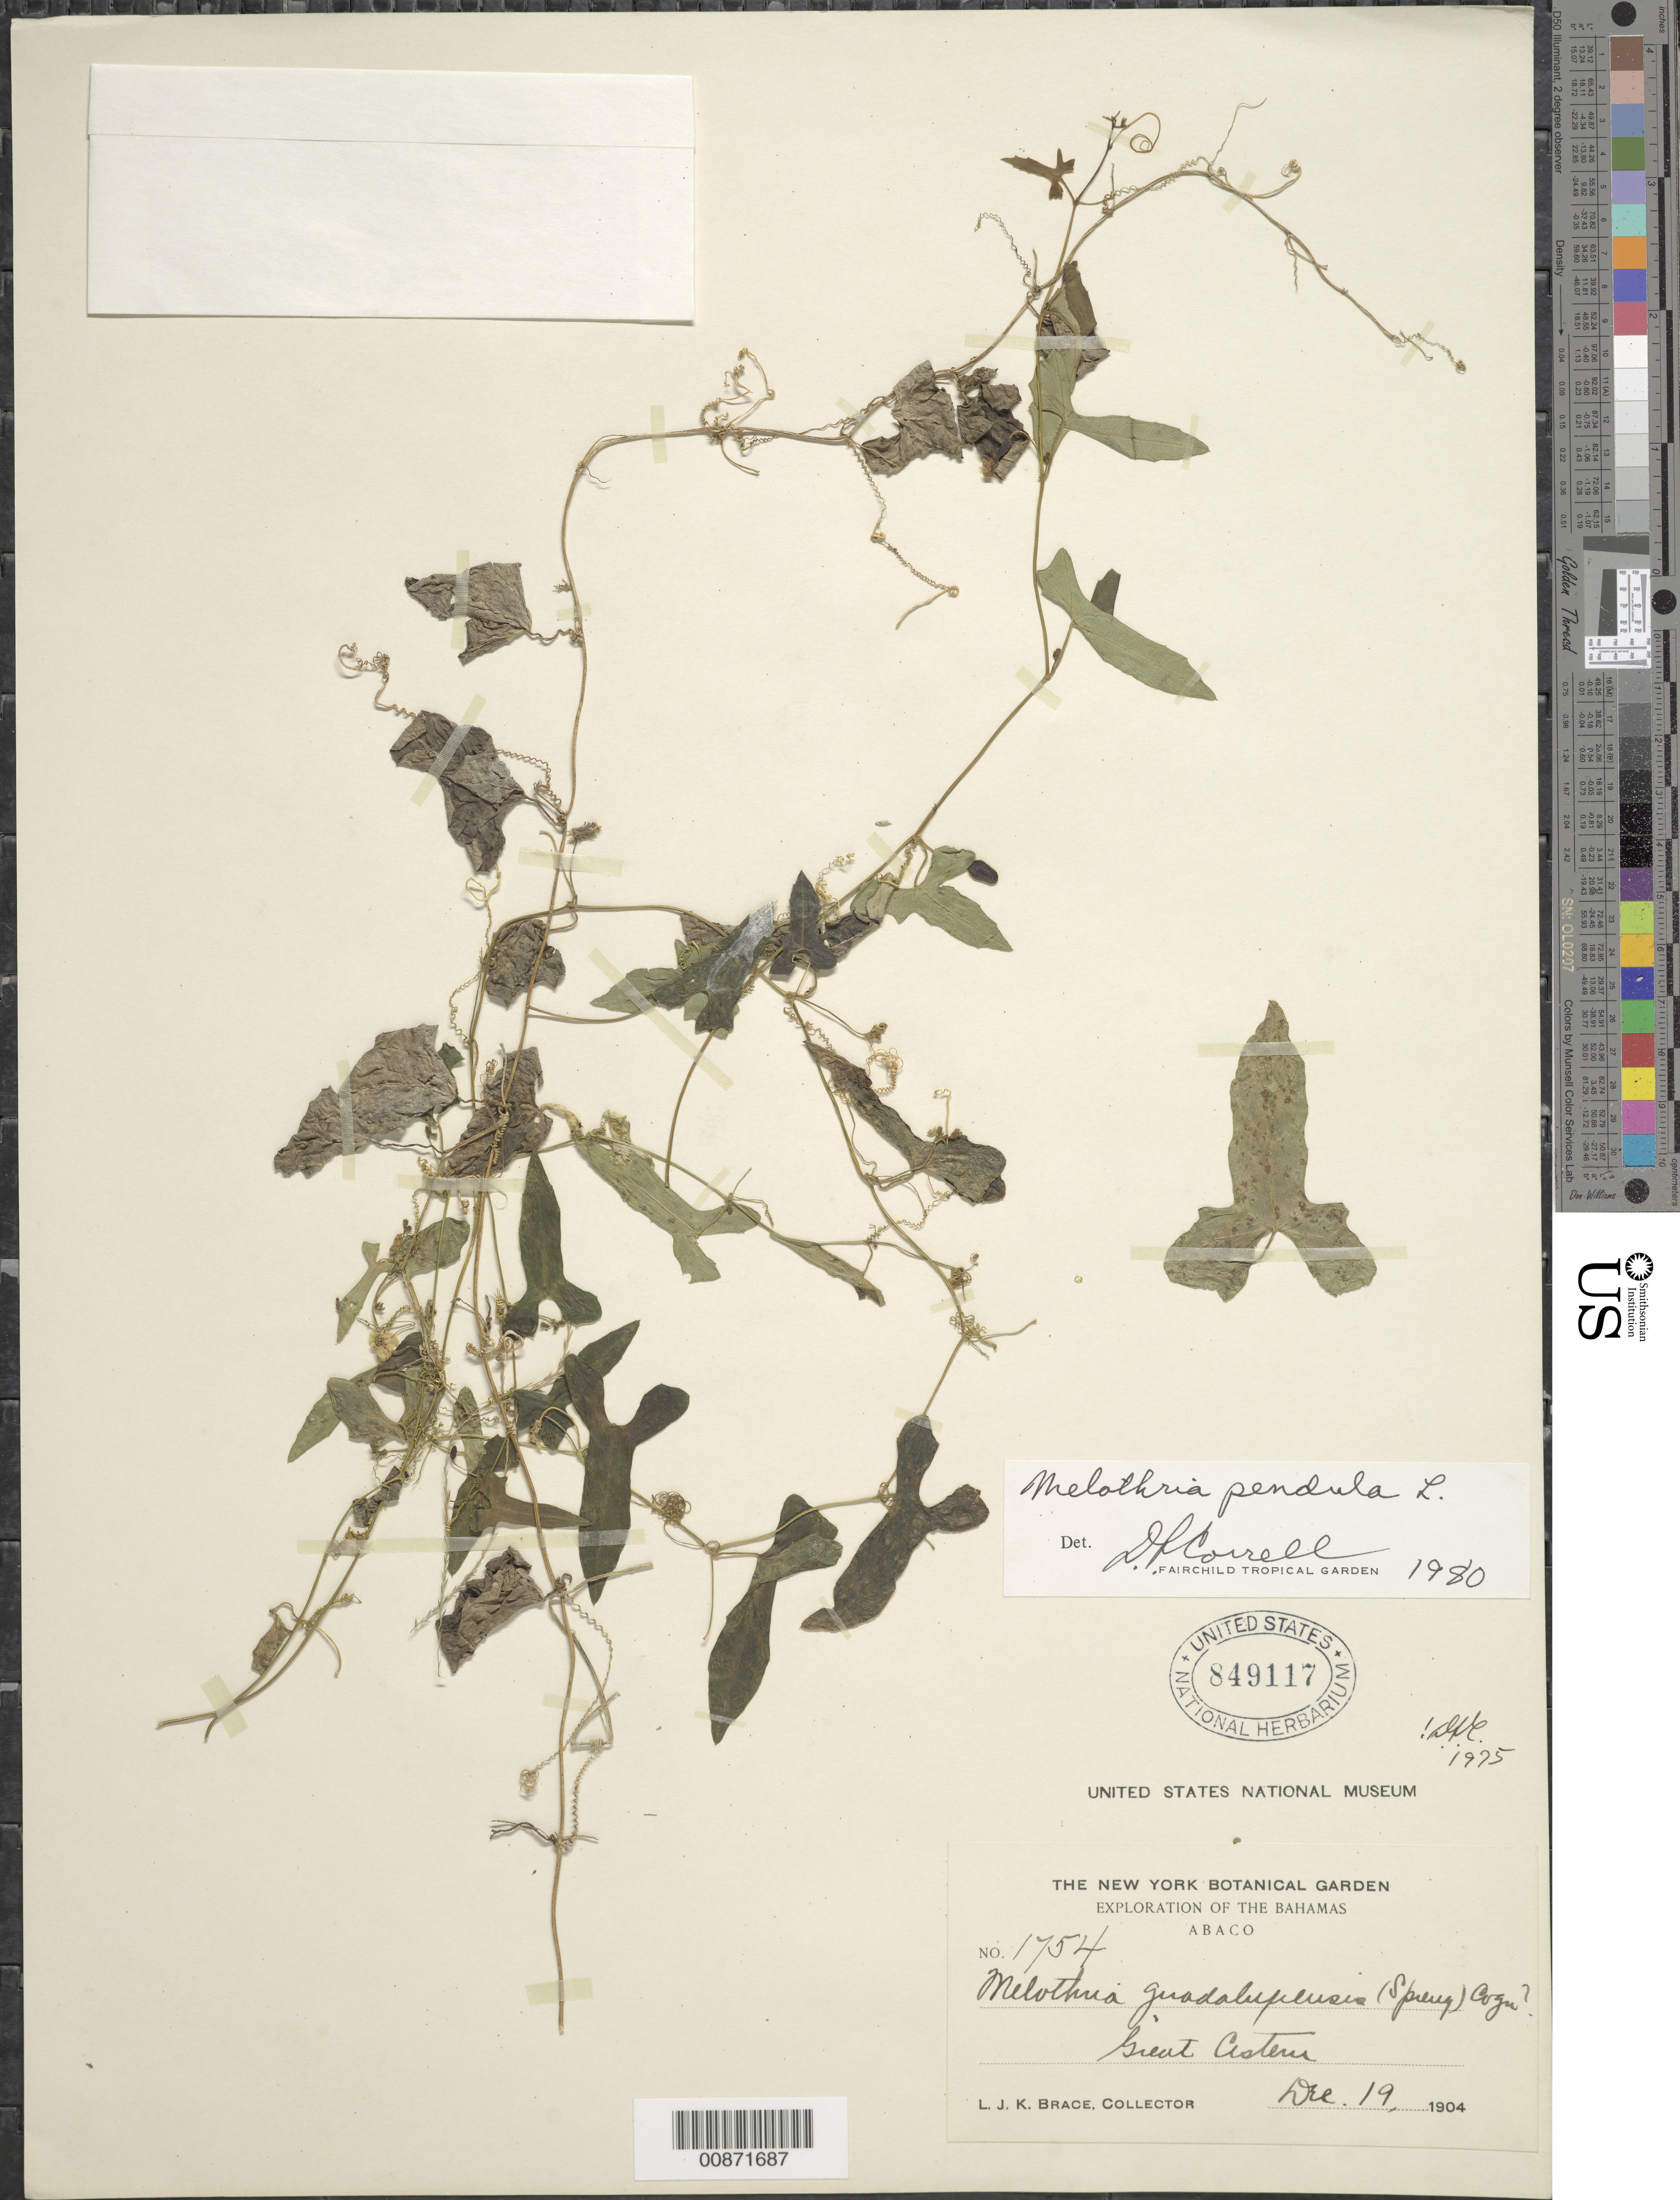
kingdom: Plantae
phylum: Tracheophyta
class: Magnoliopsida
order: Cucurbitales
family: Cucurbitaceae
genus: Melothria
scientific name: Melothria pendula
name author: L.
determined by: Correll, D. S.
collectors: L. J. K. Brace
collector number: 1754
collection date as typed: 19 Dec 1904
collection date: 1904-12-19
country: Bahamas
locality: Abaco. Great Cistern.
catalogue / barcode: US 849117